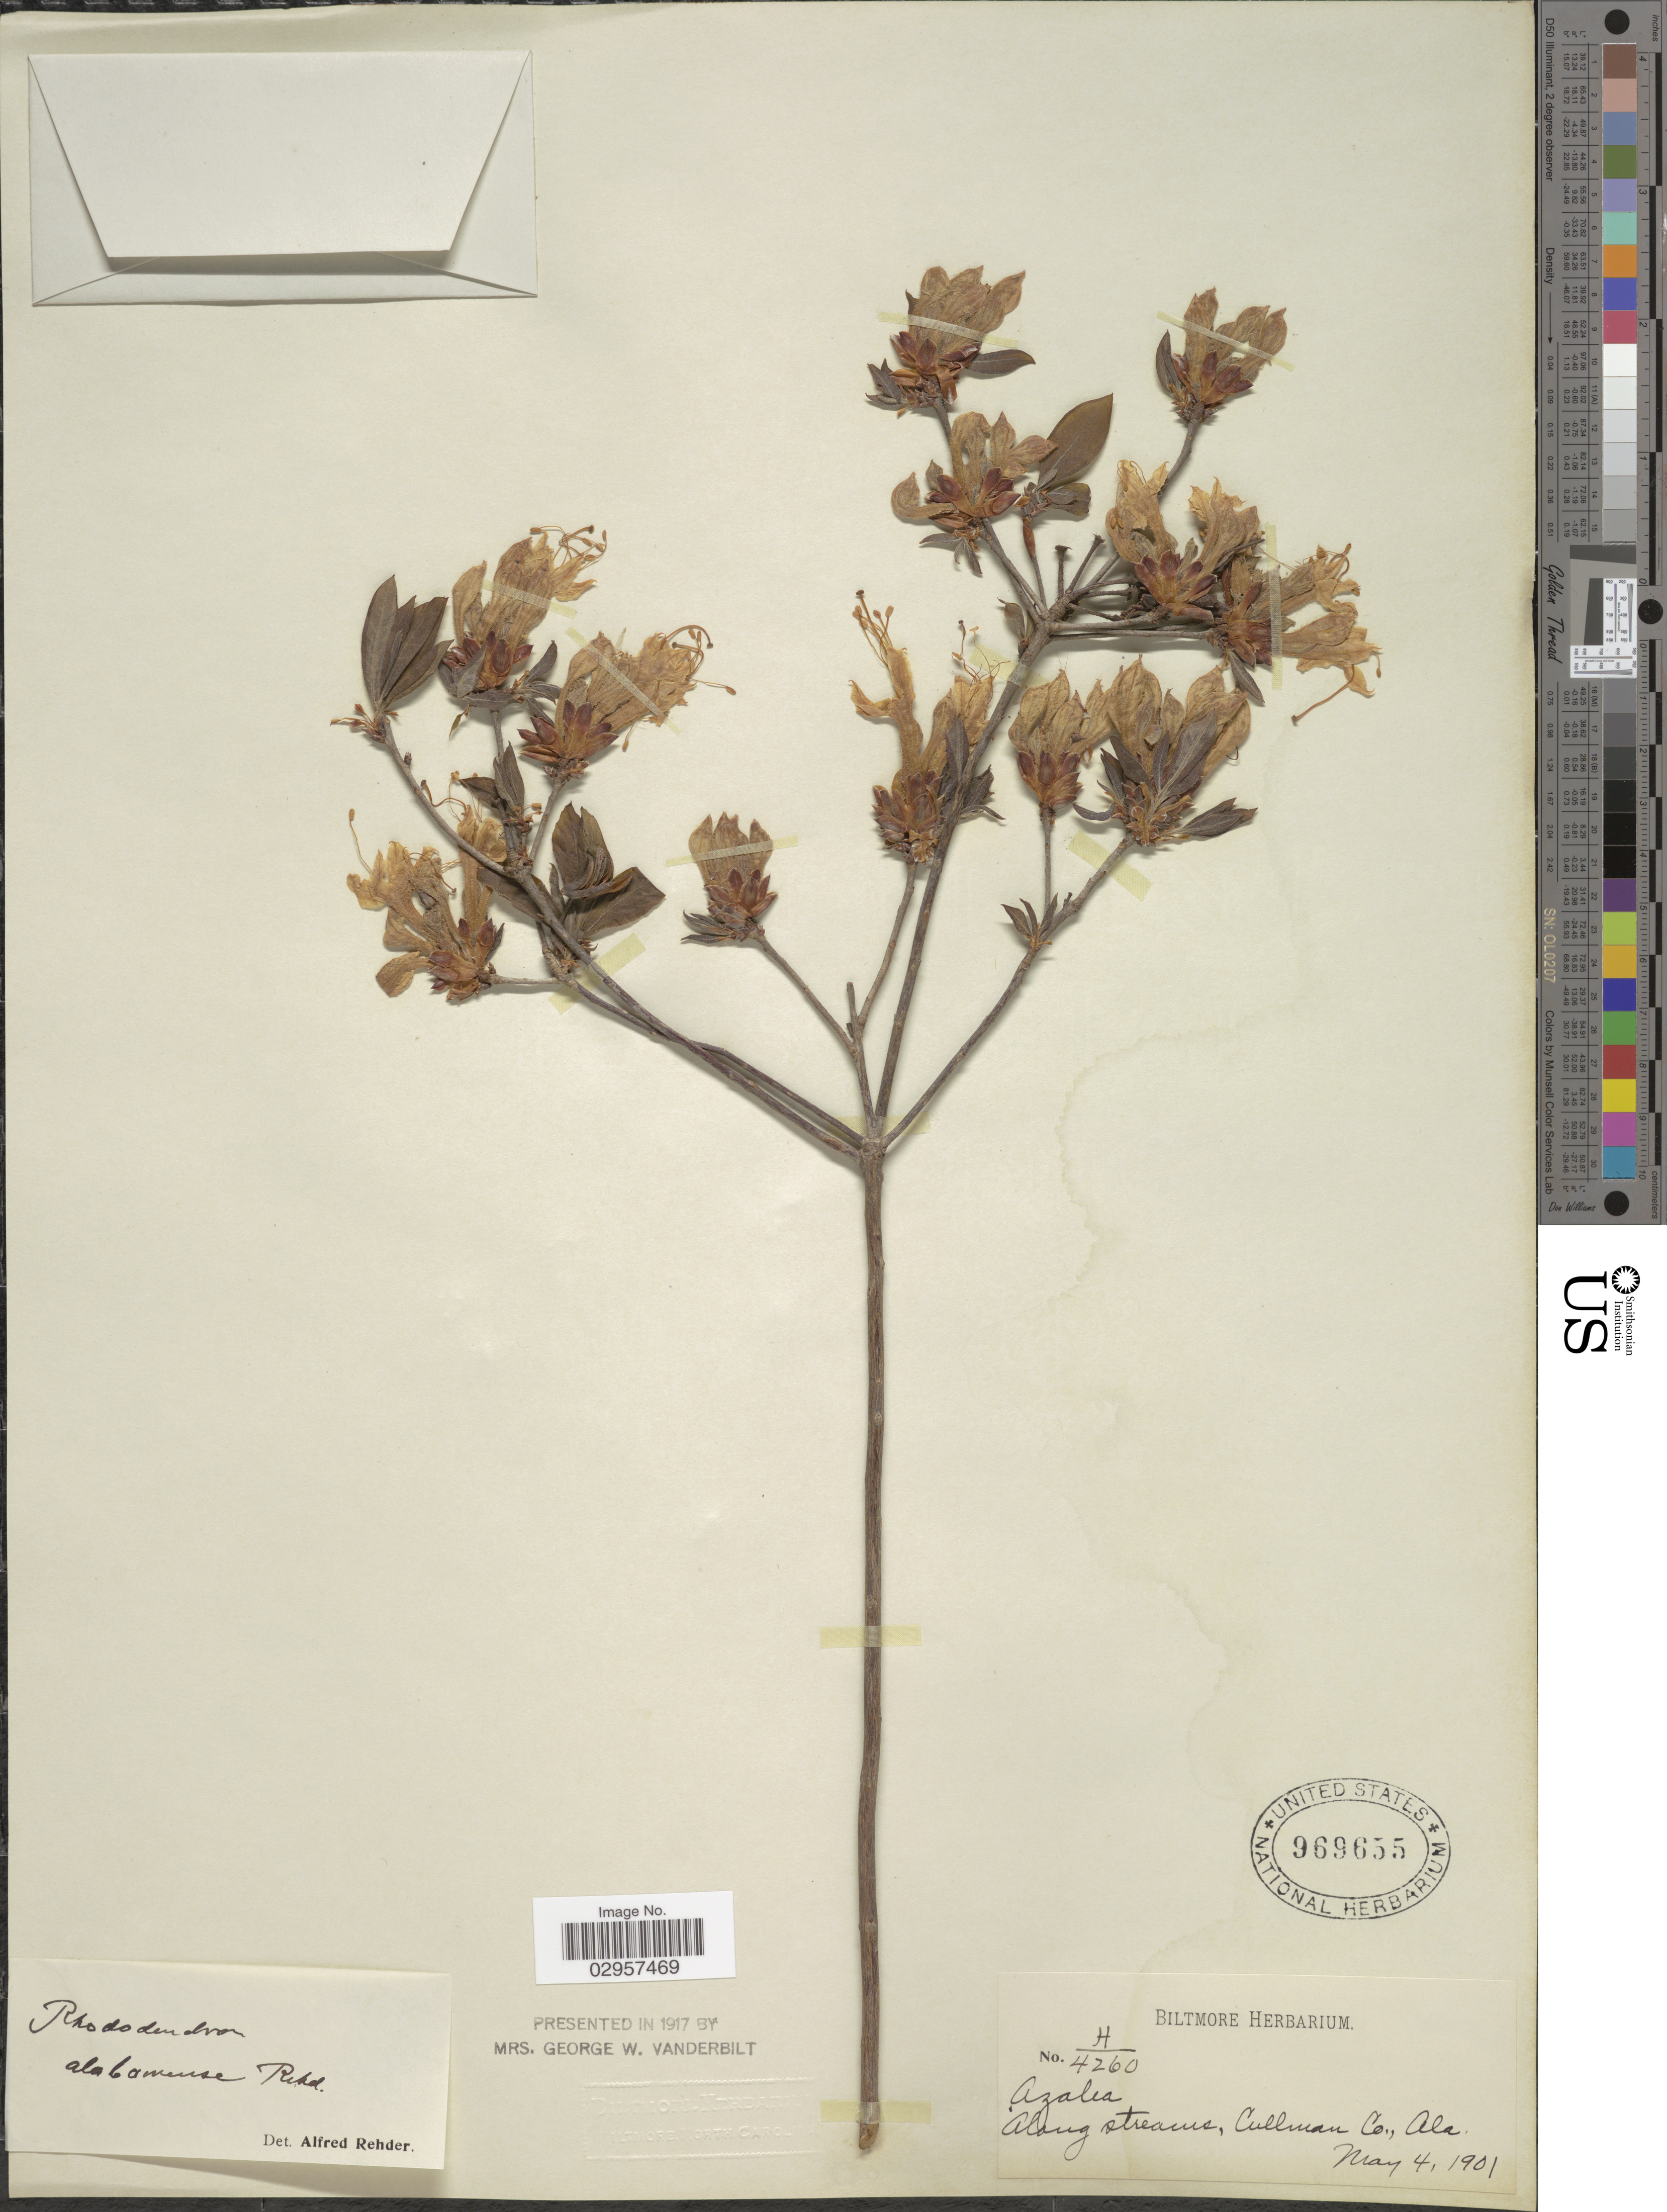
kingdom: Plantae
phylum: Tracheophyta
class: Magnoliopsida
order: Ericales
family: Ericaceae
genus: Rhododendron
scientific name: Rhododendron alabamense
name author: Rehder in E.H. Wilson & Rehder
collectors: ex herb. Biltmore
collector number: H/4260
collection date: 1901-05-04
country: United States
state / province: Alabama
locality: Along streams, Cullman Co.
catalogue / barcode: US 969655